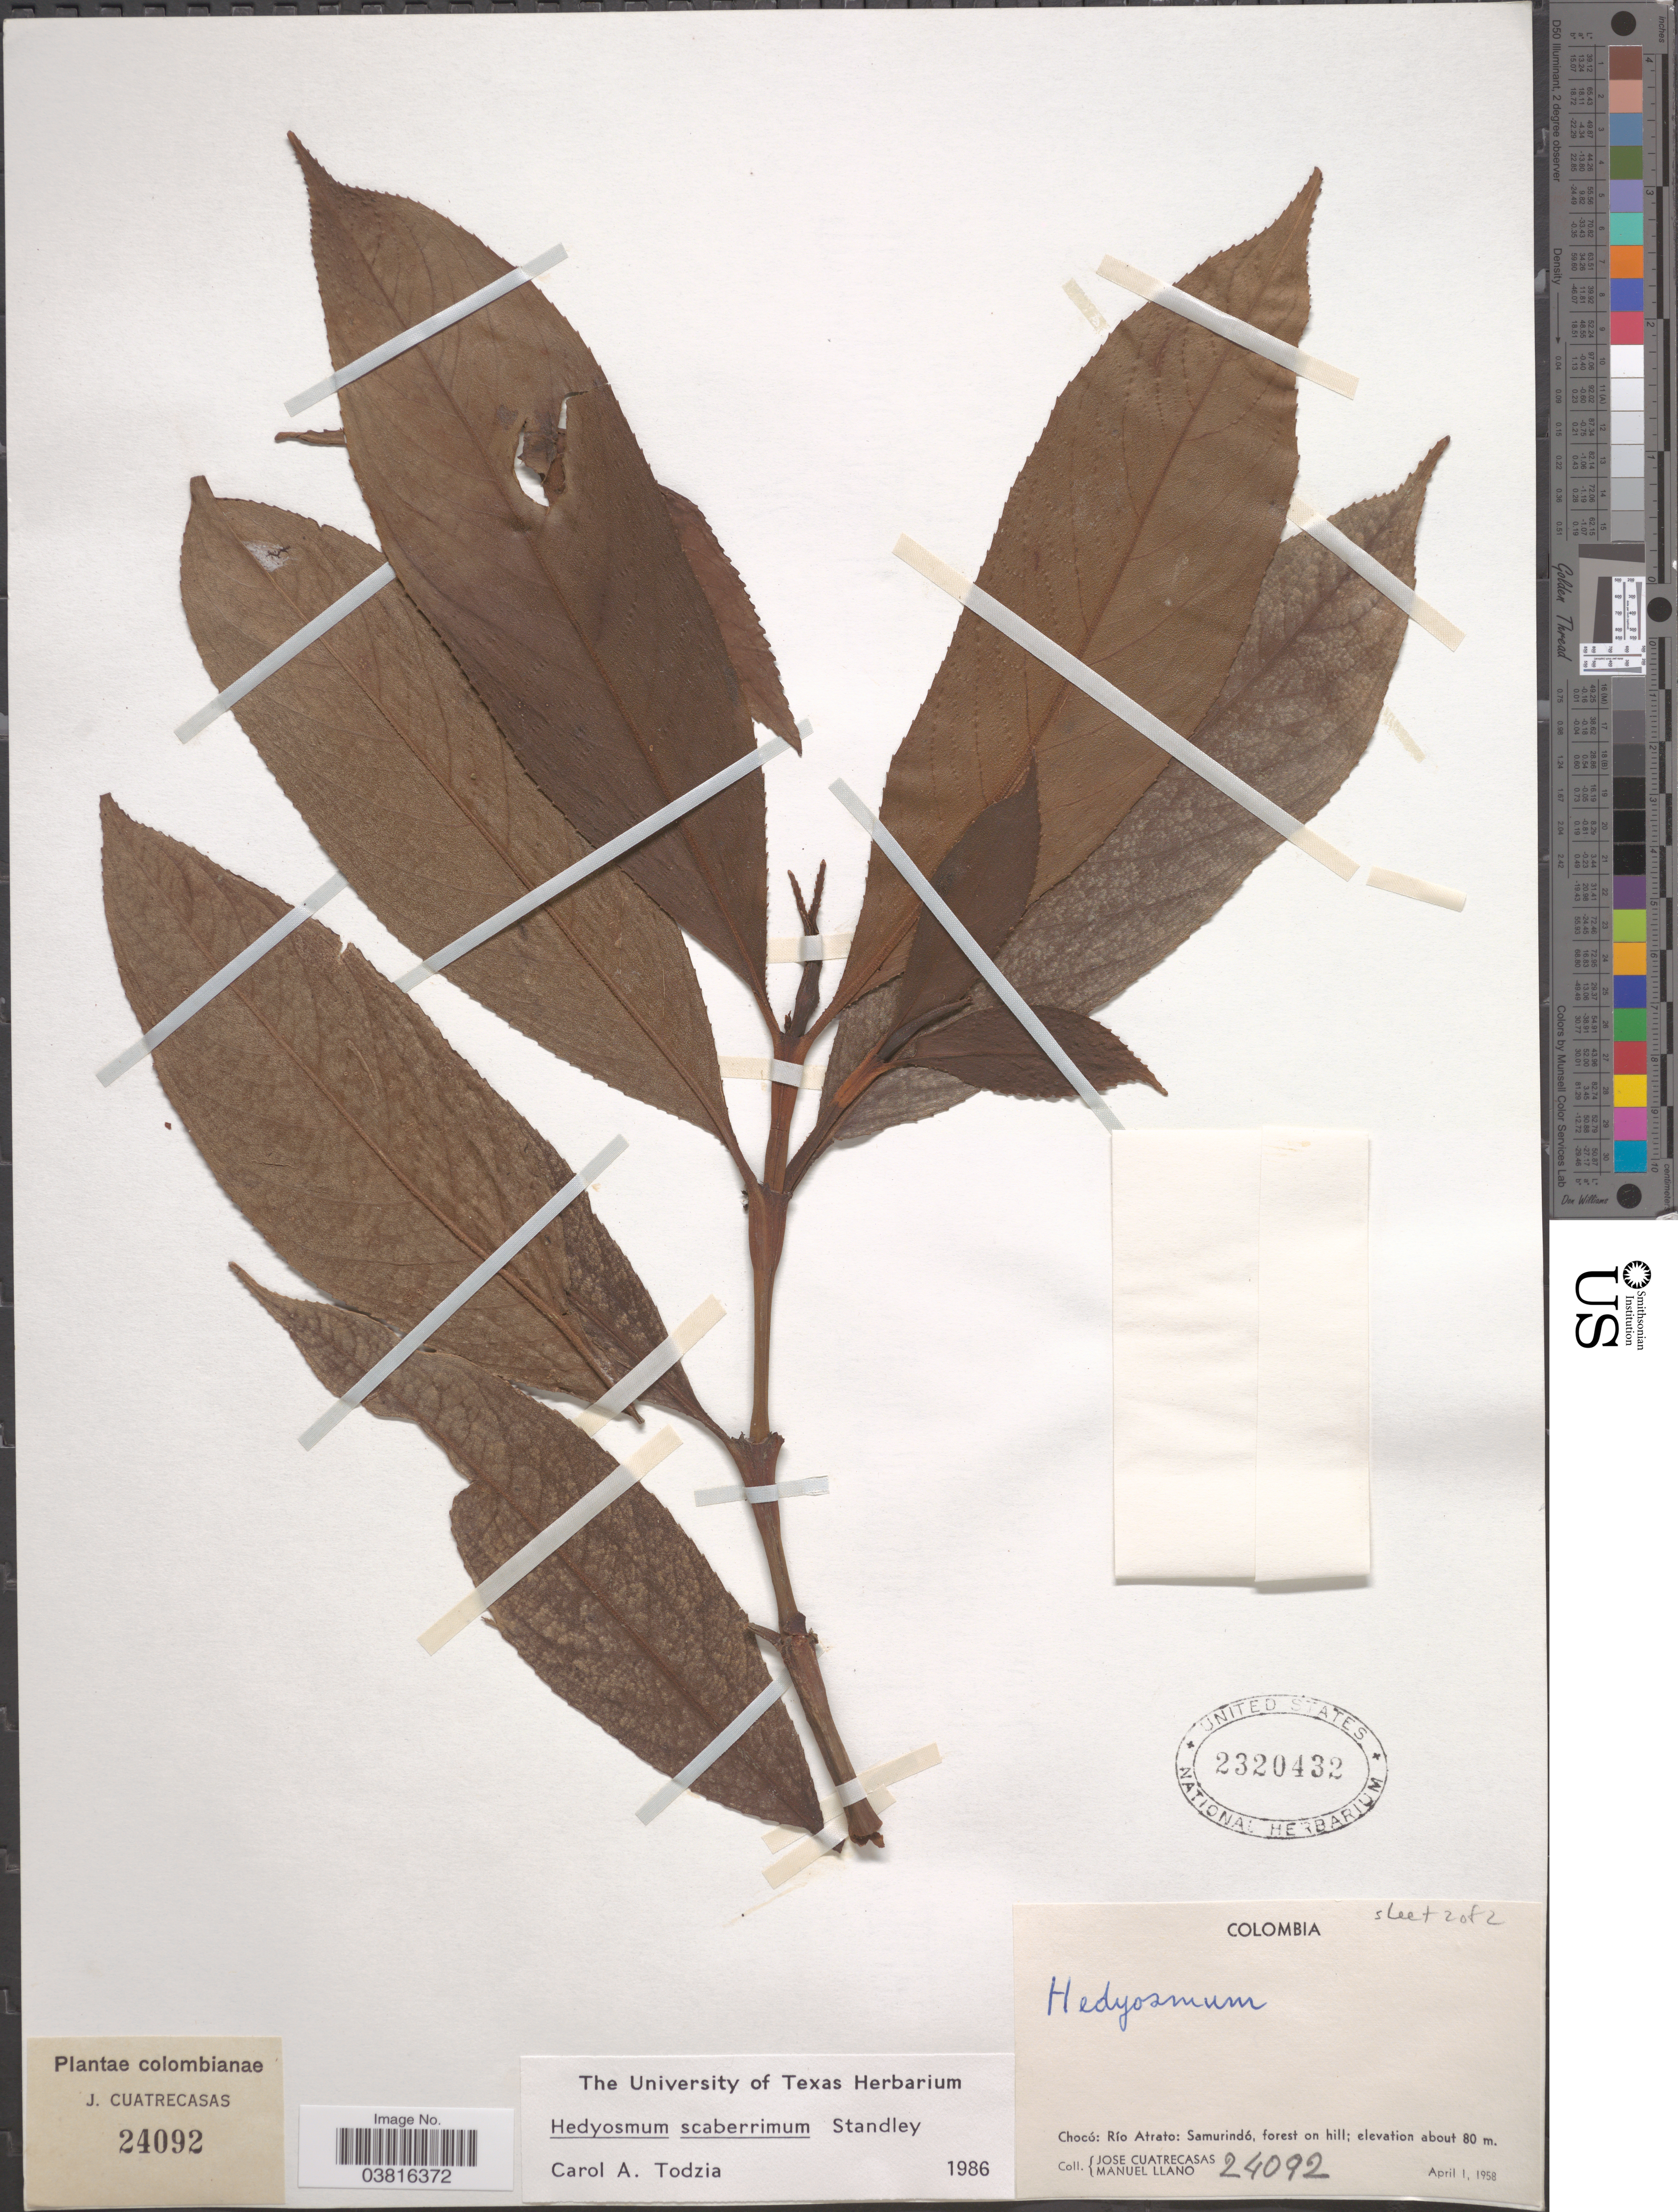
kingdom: Plantae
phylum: Tracheophyta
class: Magnoliopsida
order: Chloranthales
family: Chloranthaceae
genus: Hedyosmum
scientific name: Hedyosmum scaberrimum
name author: Standl.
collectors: J. Cuatrecasas & M. Llano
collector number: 24092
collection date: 1958-04-01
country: Colombia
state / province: Chocó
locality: Río Atrato: Samurindó.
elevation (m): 80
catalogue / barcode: US 2320432